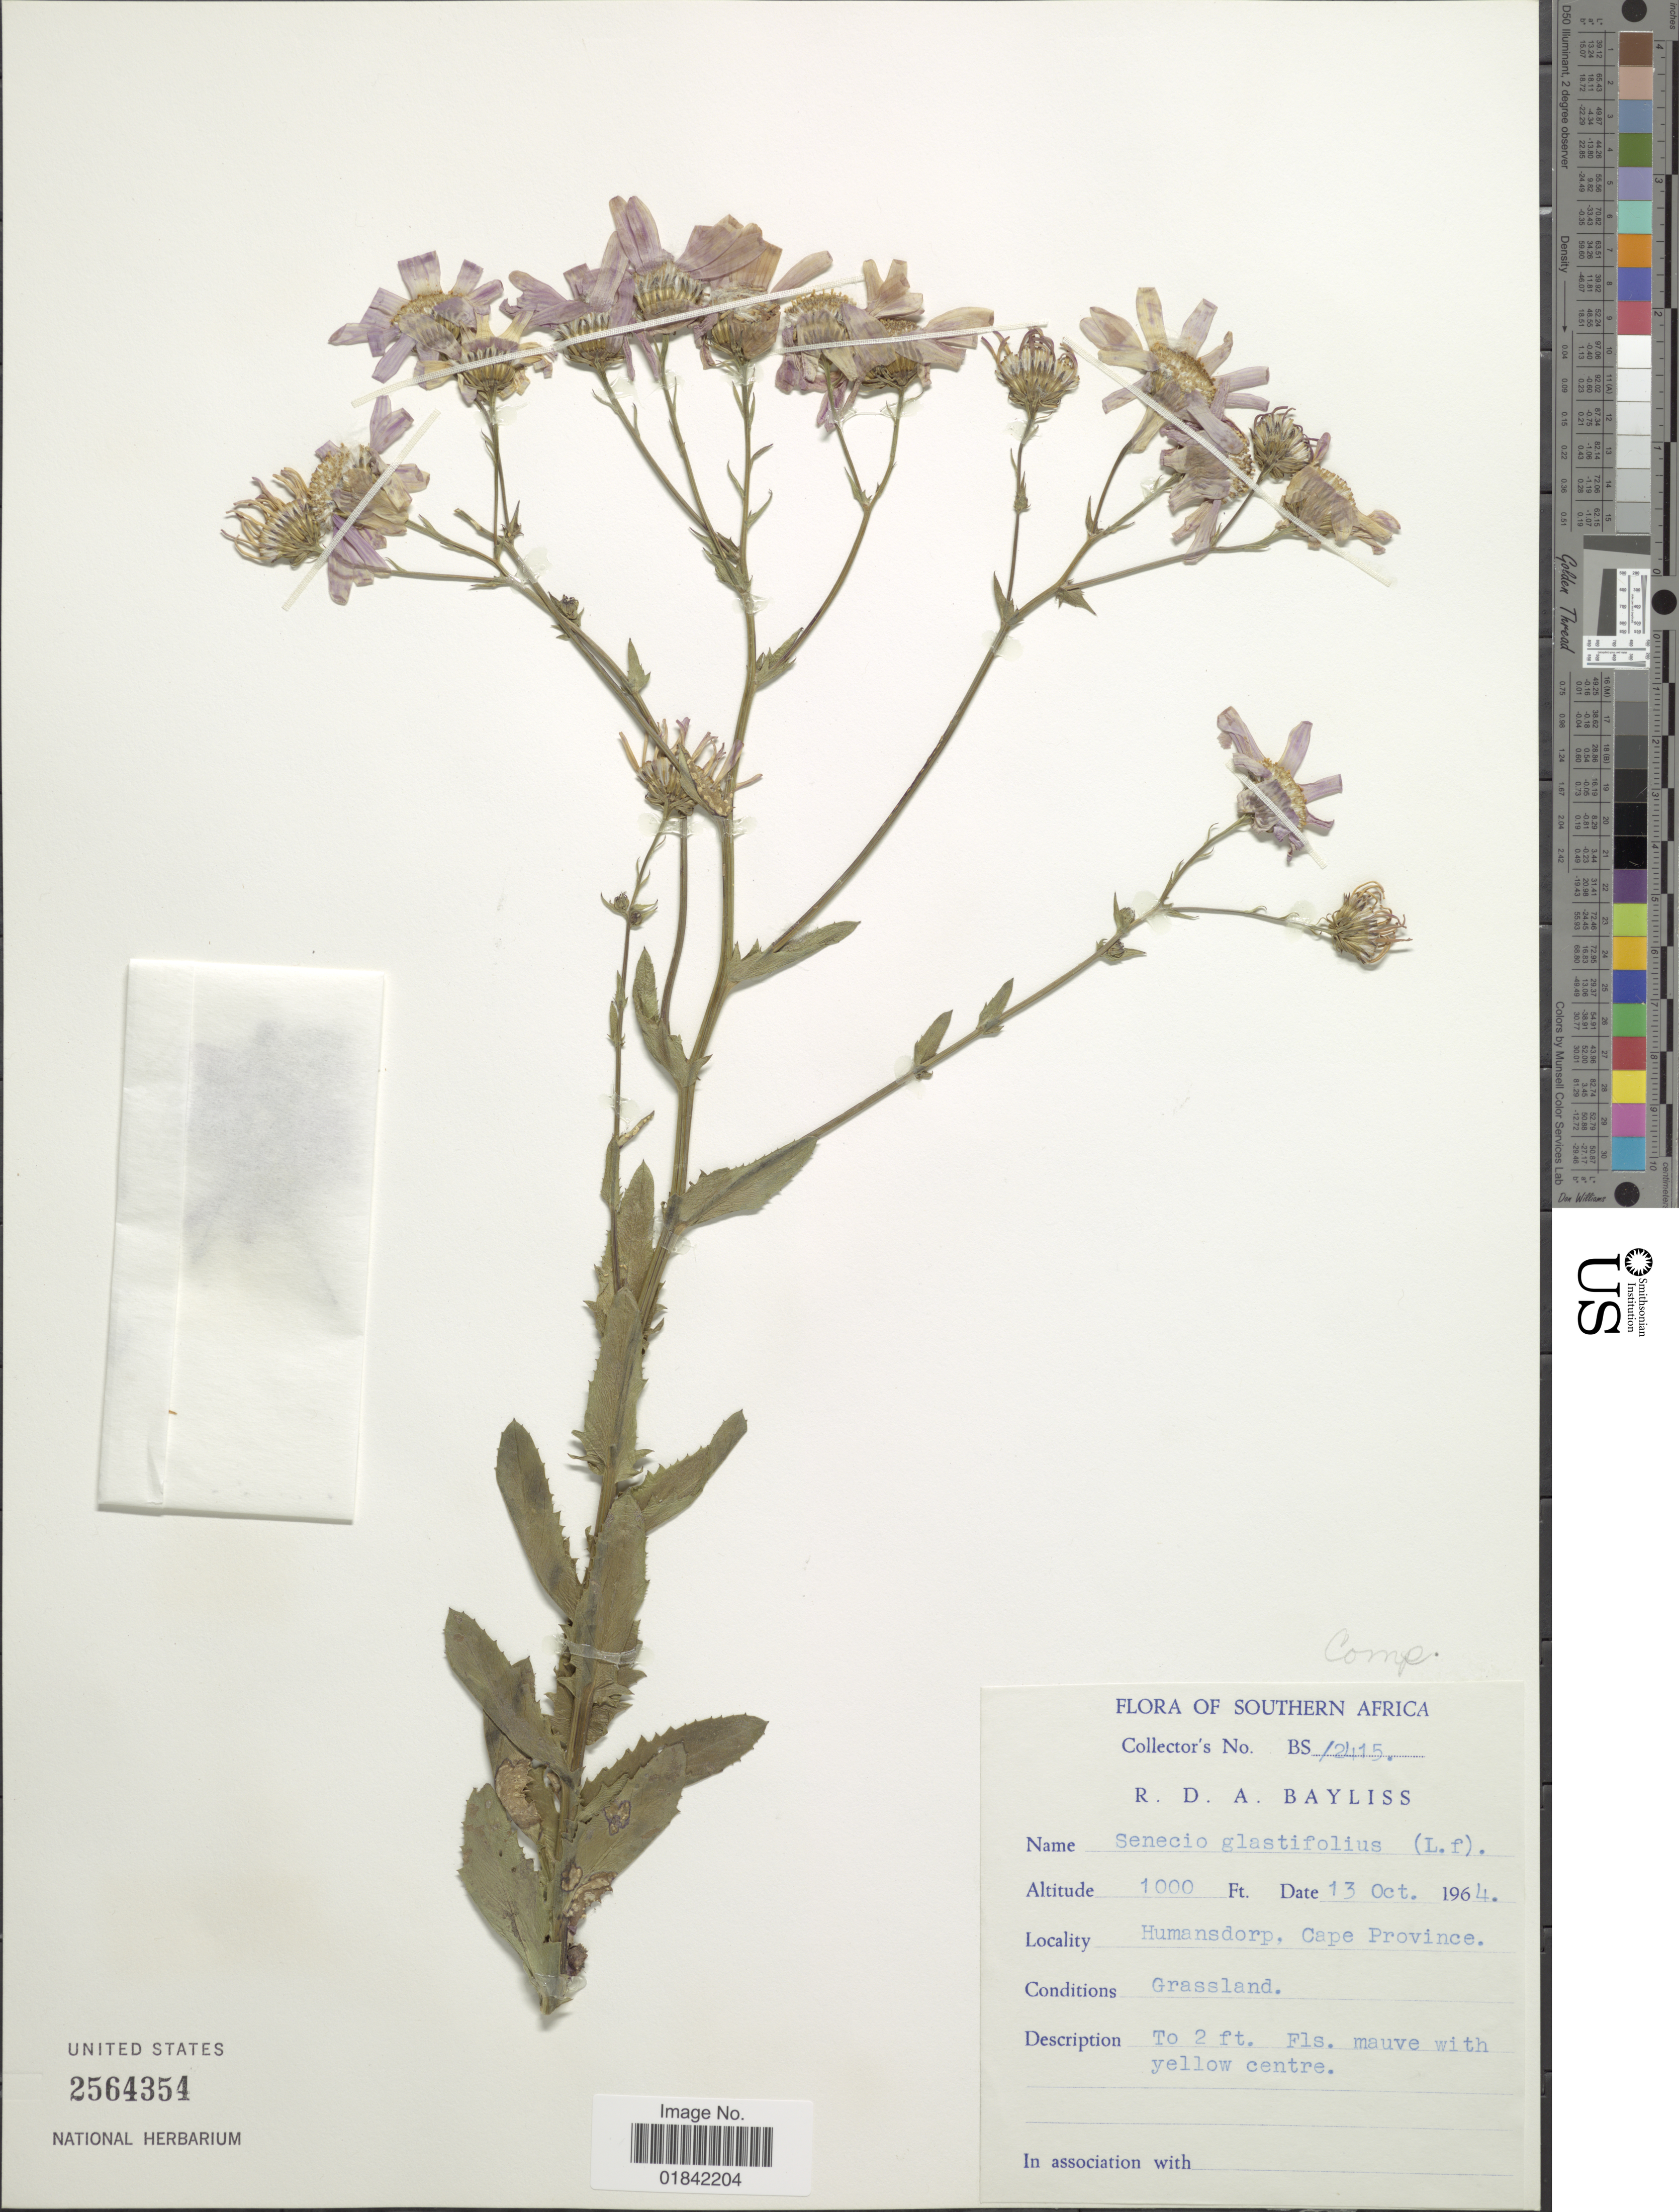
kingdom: Plantae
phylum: Tracheophyta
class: Magnoliopsida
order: Asterales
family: Asteraceae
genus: Senecio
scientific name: Senecio glastifolius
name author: Hook. f.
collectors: R. Bayliss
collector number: BS2415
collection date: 1964-10-13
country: South Africa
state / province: Eastern Cape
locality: Southern Africa, Humansdorp, Cape Province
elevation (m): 305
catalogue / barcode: US 2564354